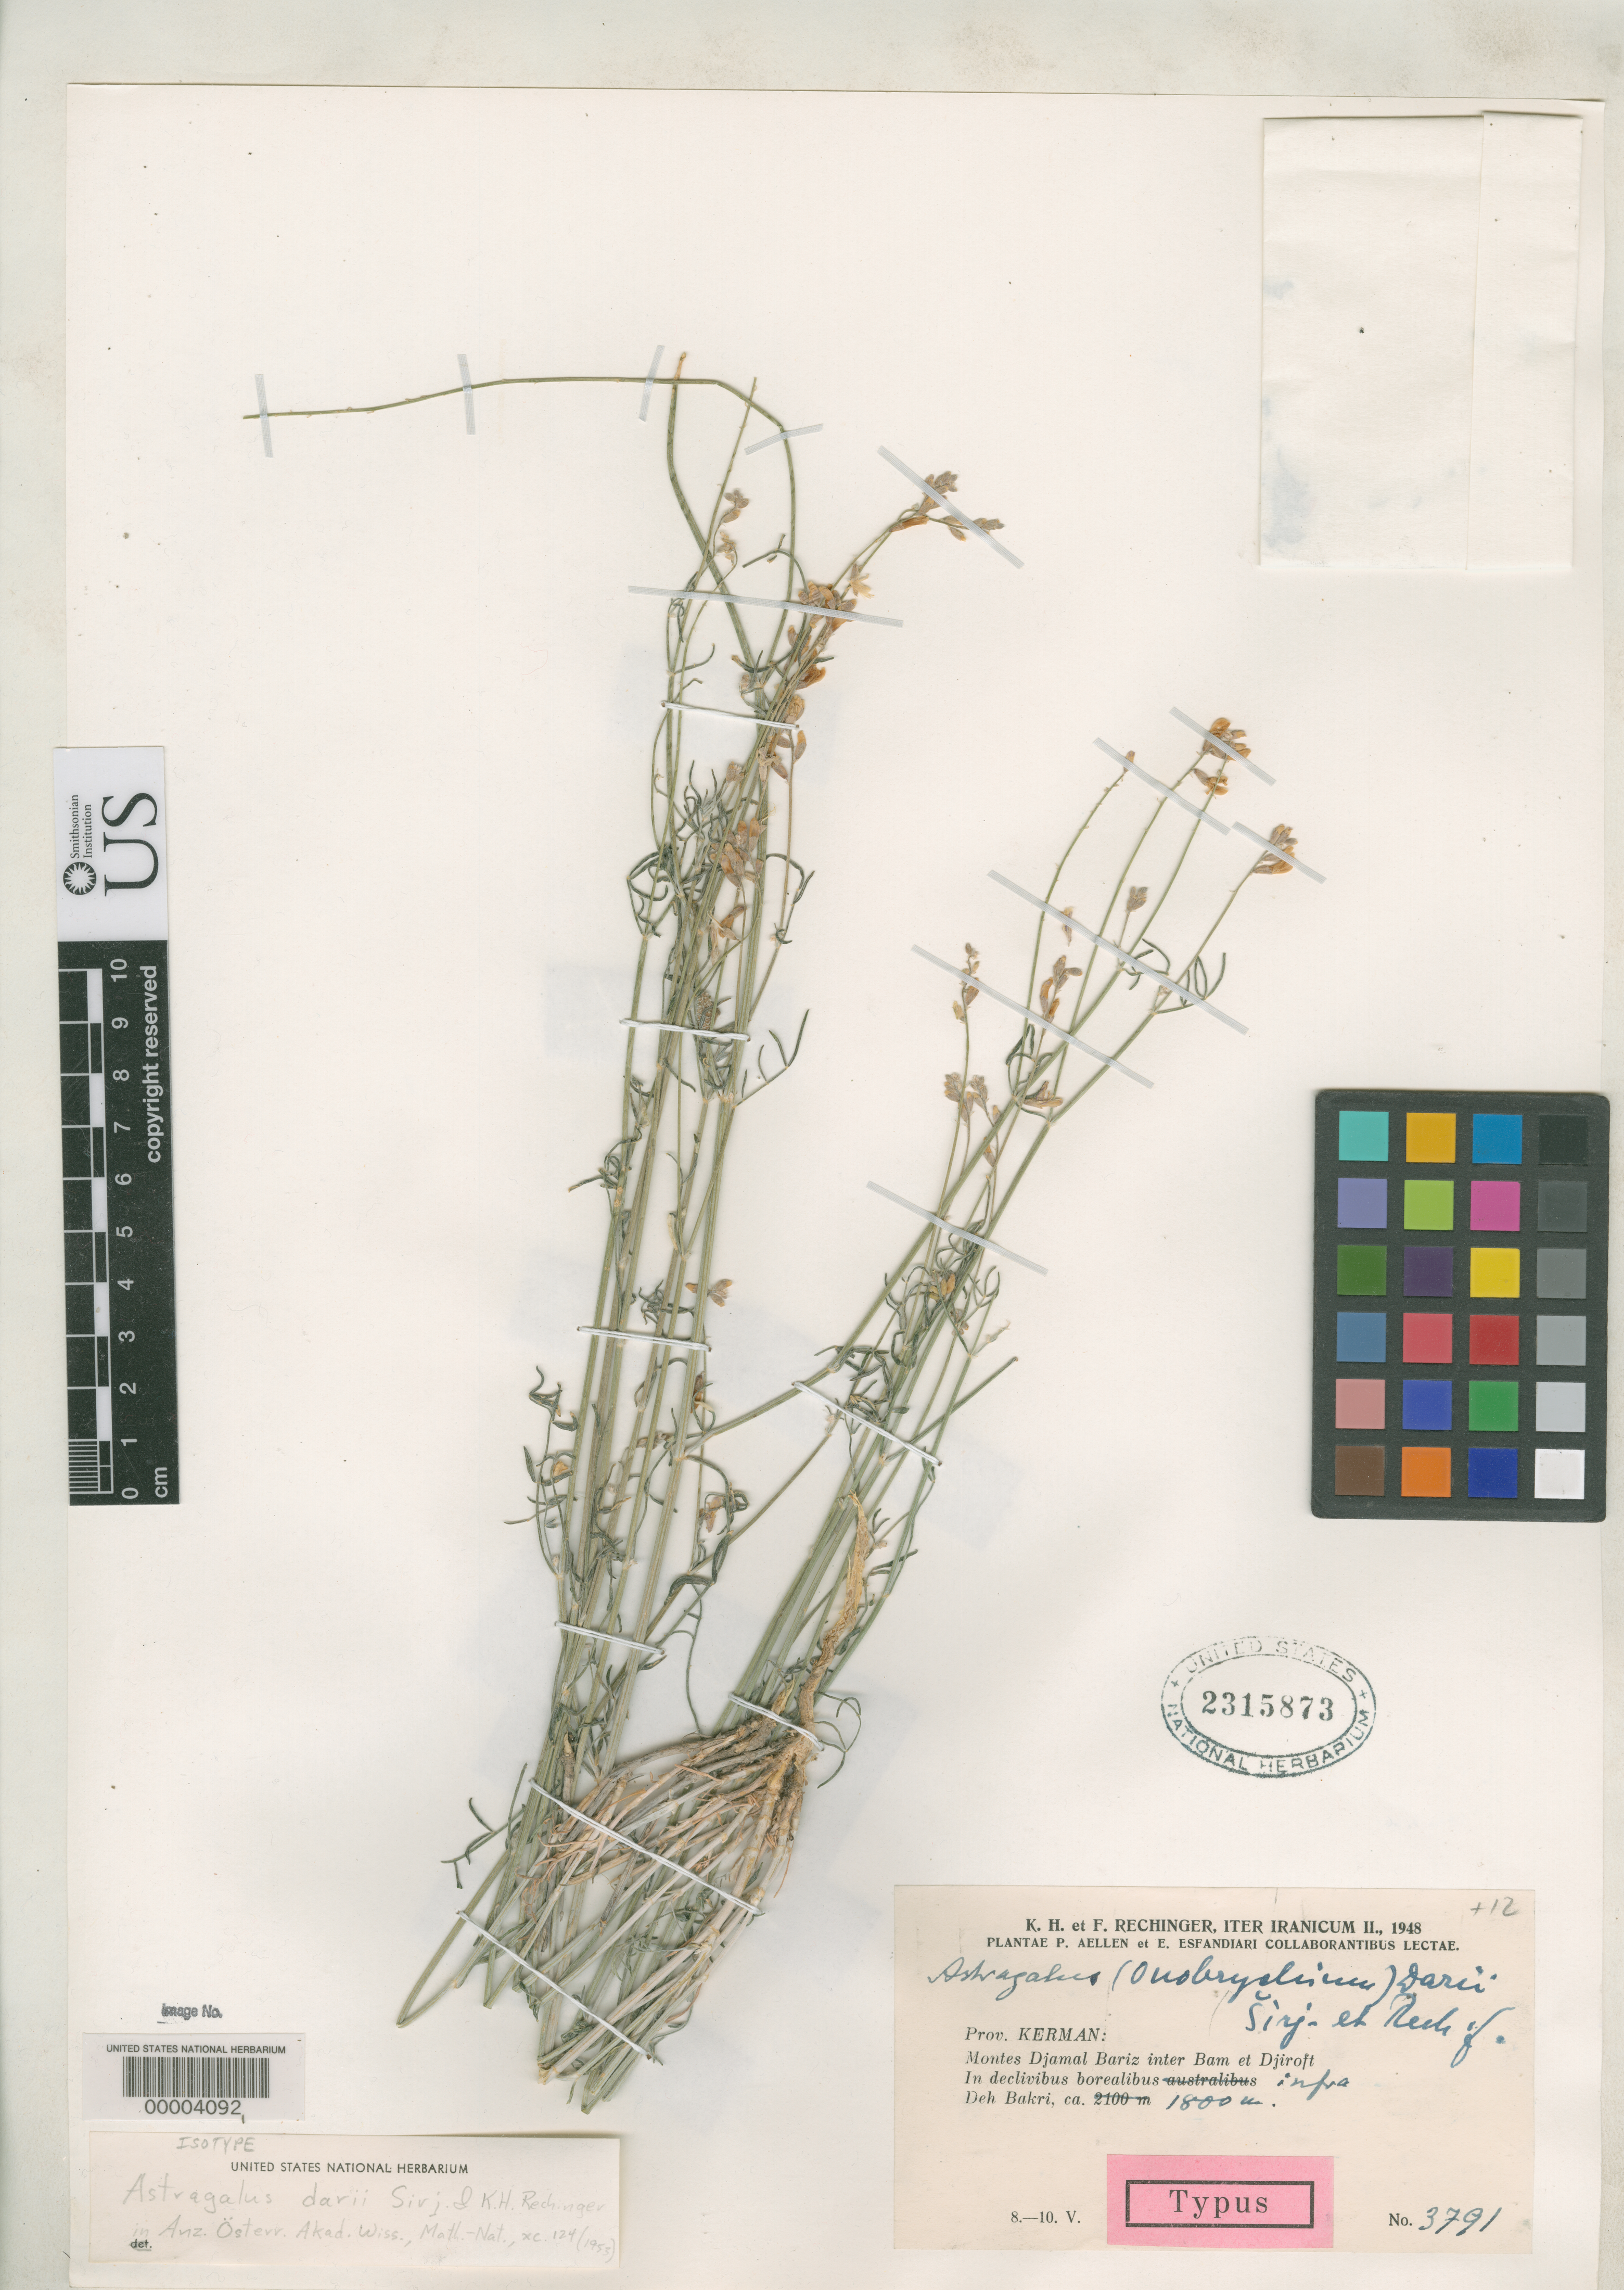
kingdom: Plantae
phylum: Tracheophyta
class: Magnoliopsida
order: Fabales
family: Fabaceae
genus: Astragalus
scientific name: Astragalus darii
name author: Širj. & Rech. f.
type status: Isotype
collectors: K. H. Rechinger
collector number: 3791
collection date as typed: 08 May 1948 to 10 May 1948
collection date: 1948-05-08/1948-05-10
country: Iran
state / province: Kerman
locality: Bam to Djiroft, Montes Djmal Bariz.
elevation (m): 1800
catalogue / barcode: US 2315873